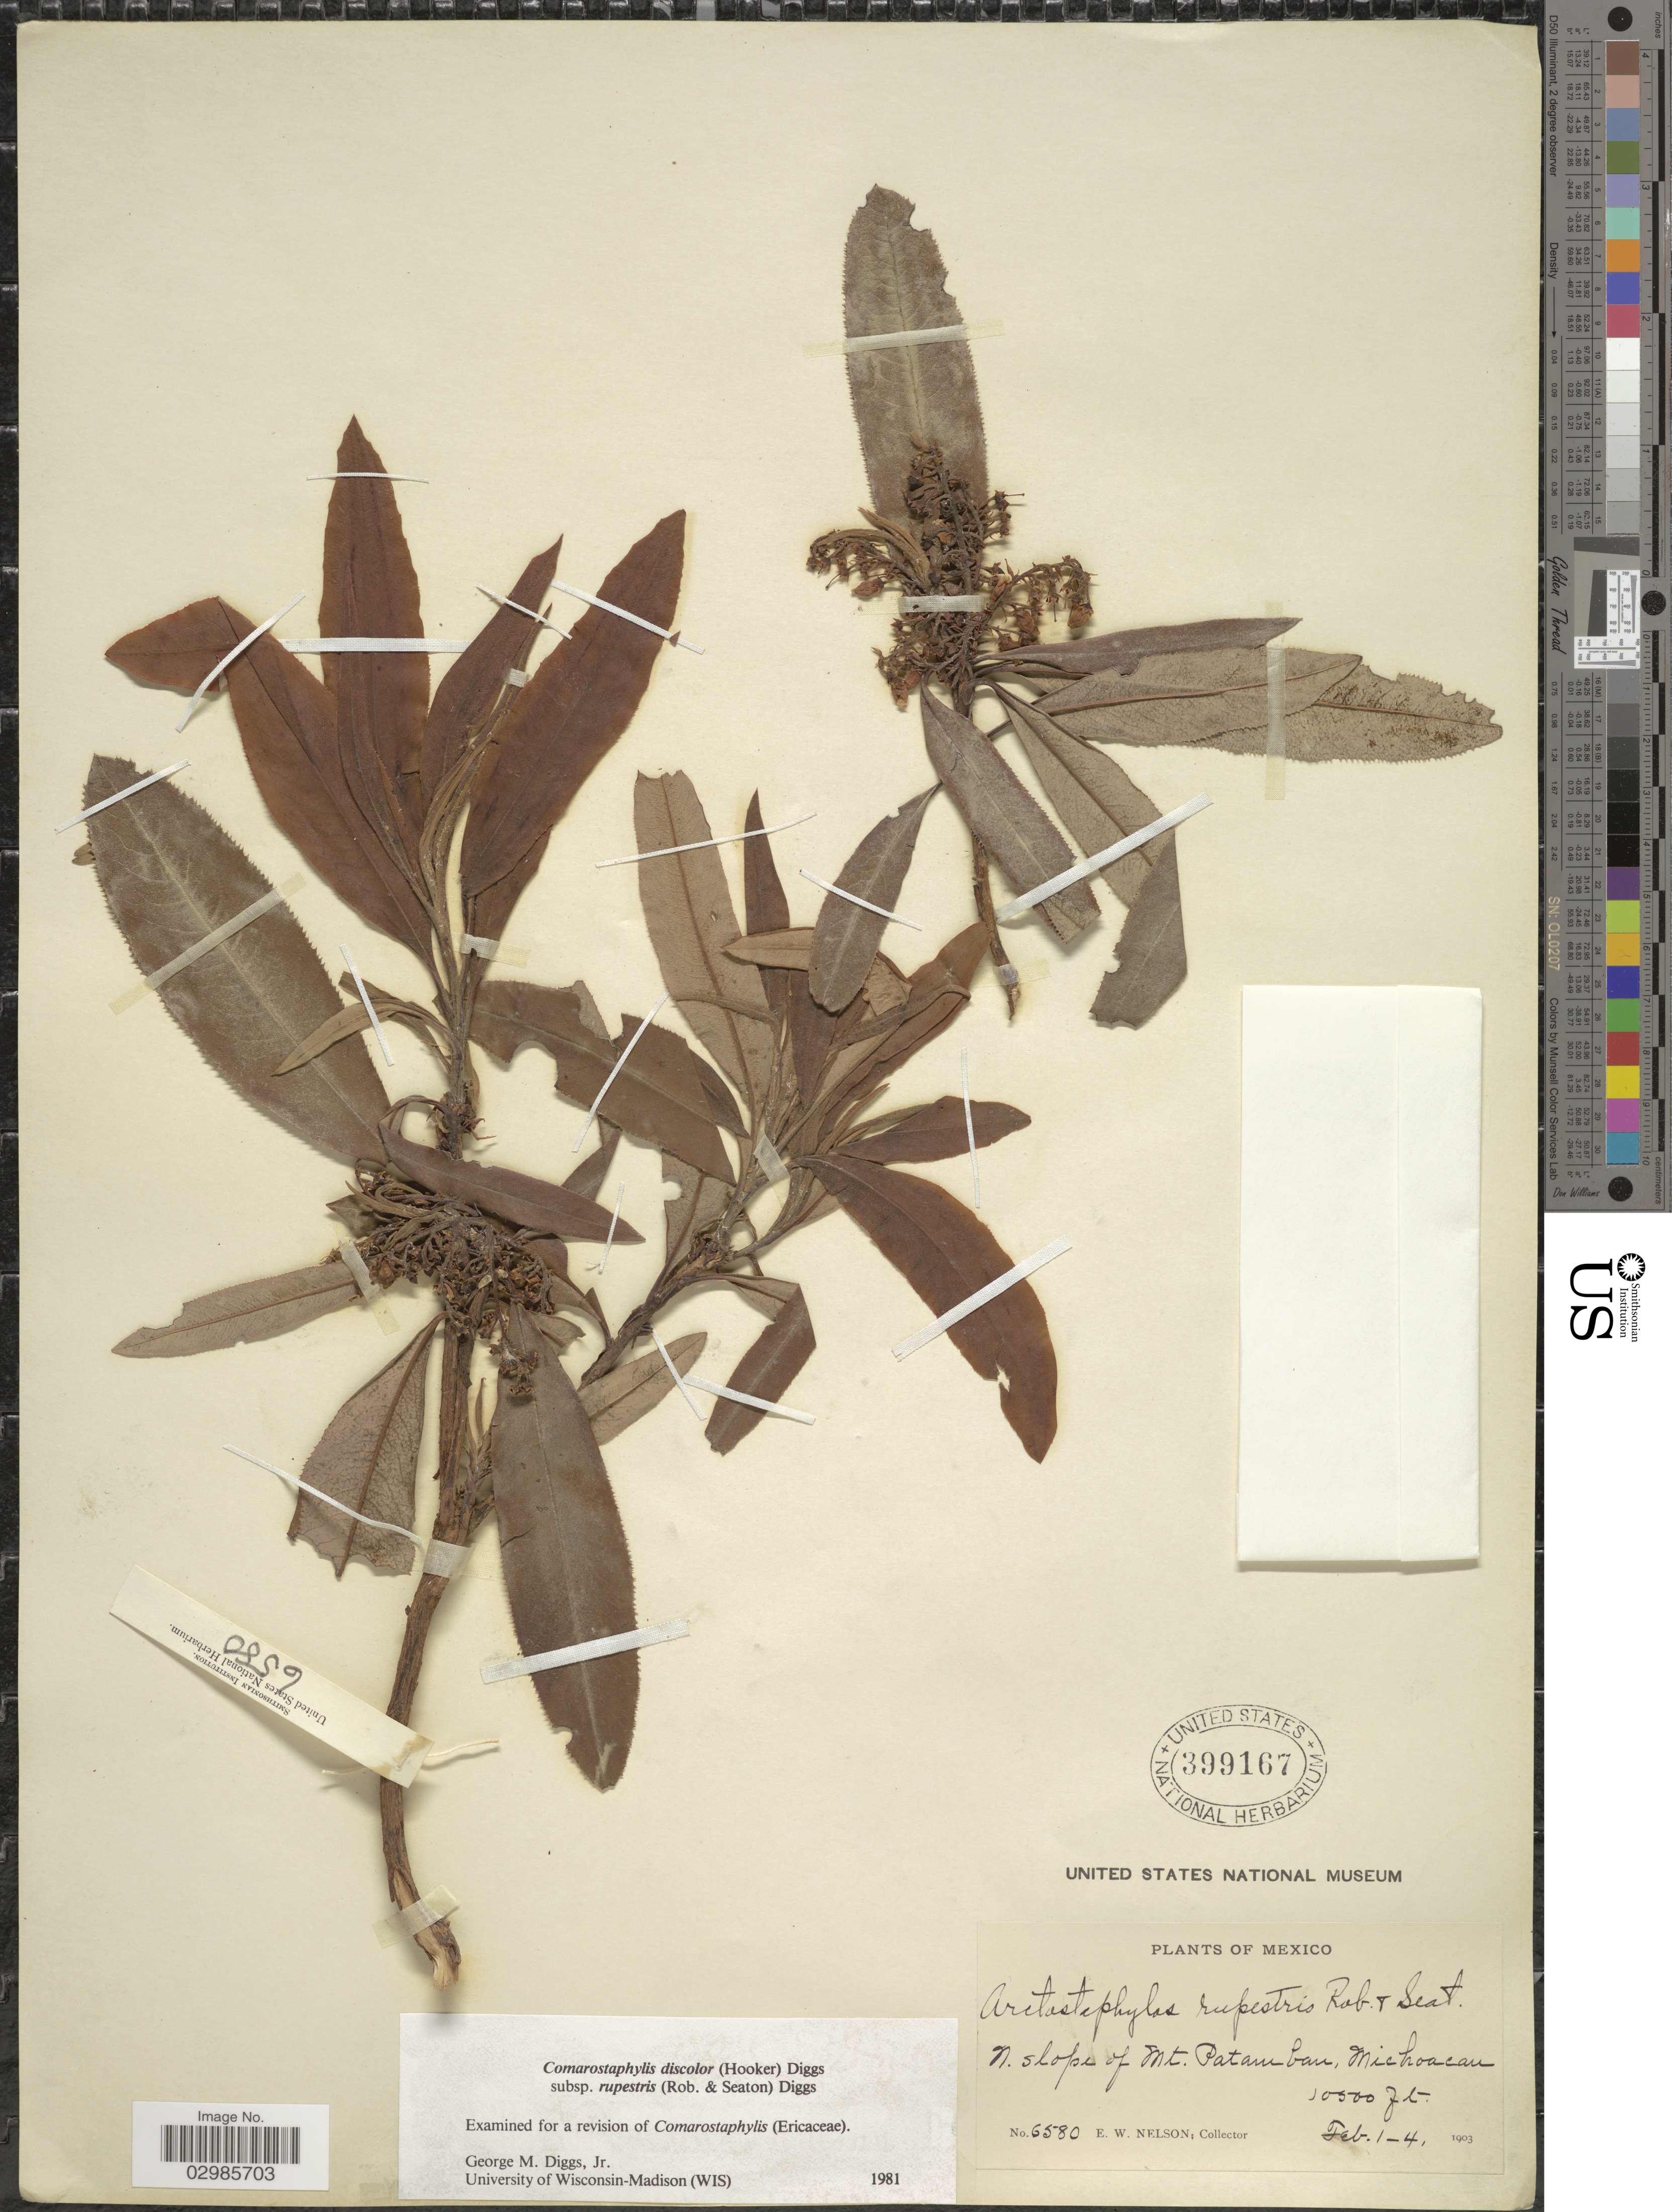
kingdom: Plantae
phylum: Tracheophyta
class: Magnoliopsida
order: Ericales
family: Ericaceae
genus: Comarostaphylis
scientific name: Comarostaphylis discolor subsp. rupestris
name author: (Rob. & Seaton) Diggs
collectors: E. W. Nelson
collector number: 6580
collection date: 1903-02-01/1903-02-04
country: Mexico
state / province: Michoacán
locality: N. slope of Mt. Patamban, Michoacan.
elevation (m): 3200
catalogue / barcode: US 399167